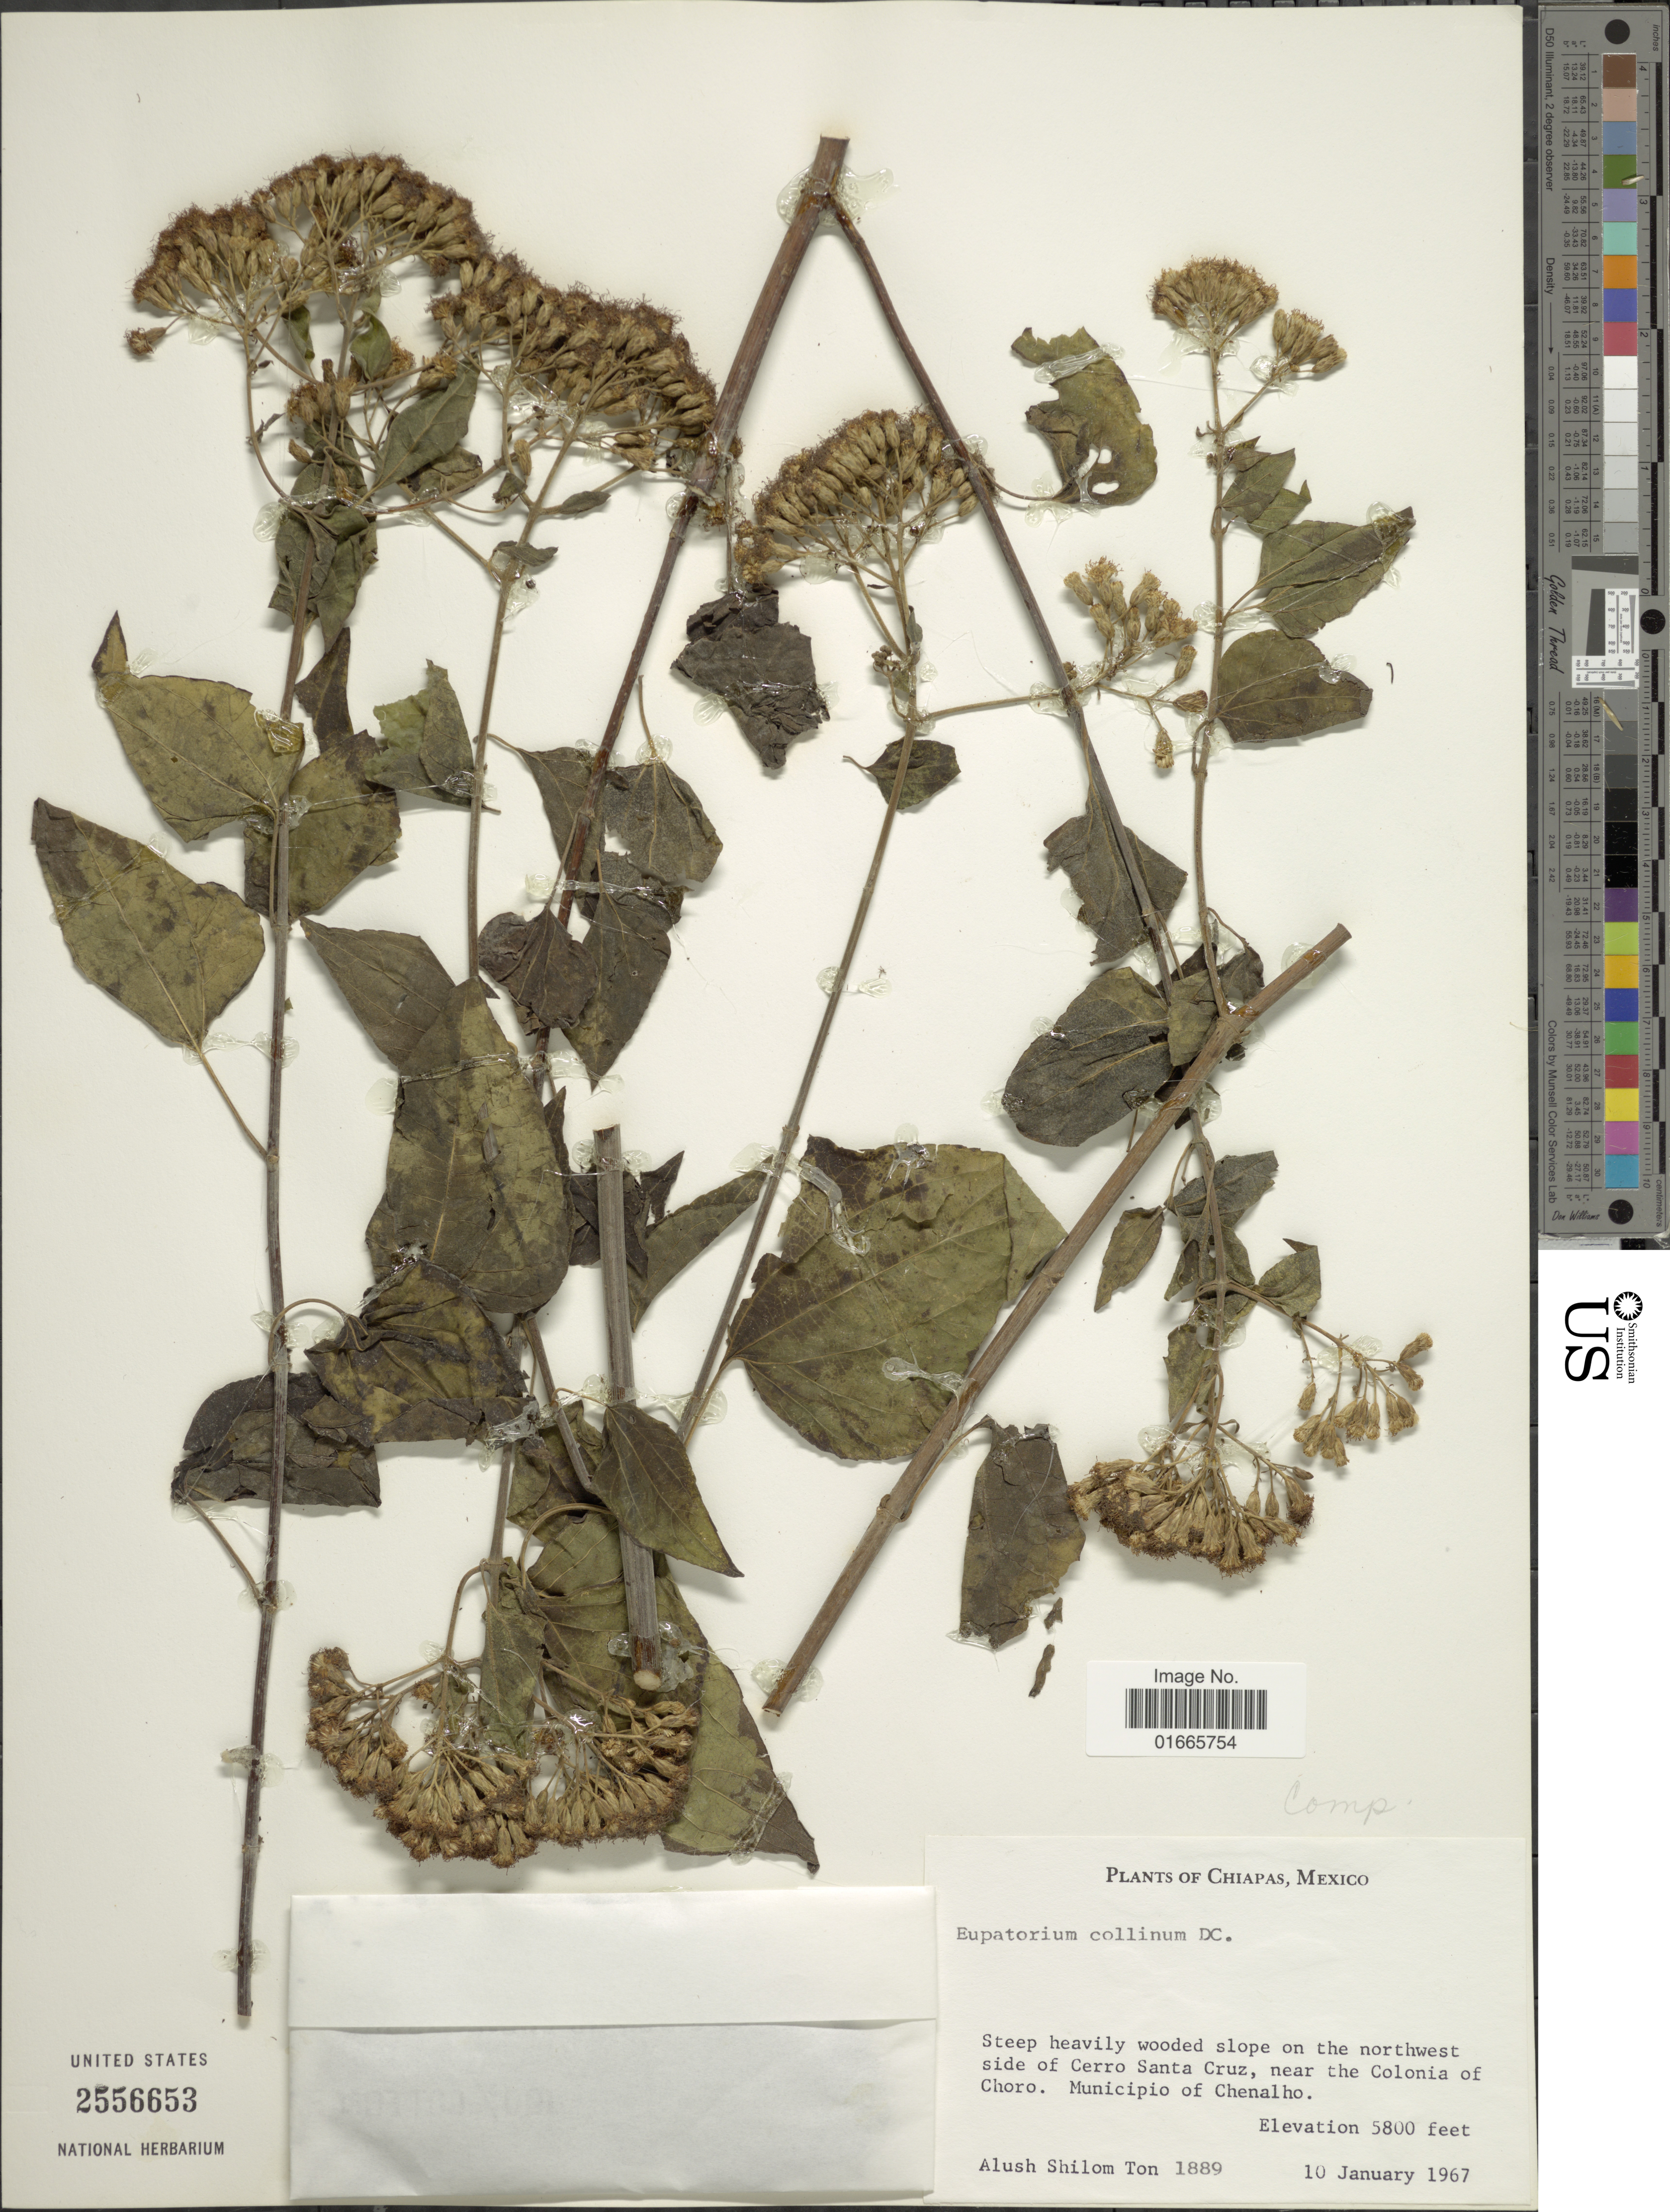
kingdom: Plantae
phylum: Tracheophyta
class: Magnoliopsida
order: Asterales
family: Asteraceae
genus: Chromolaena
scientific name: Chromolaena collina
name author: (DC.) R.M. King & H. Rob.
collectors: A. M. Ton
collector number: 1889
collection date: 1967-01-10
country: Mexico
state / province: Chiapas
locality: Steep heavily wooded slope on the northwest side of Cerro Santa Cruz, near the Colonia of Choro. Municipio of Chenalho.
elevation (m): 1768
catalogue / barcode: US 2556653